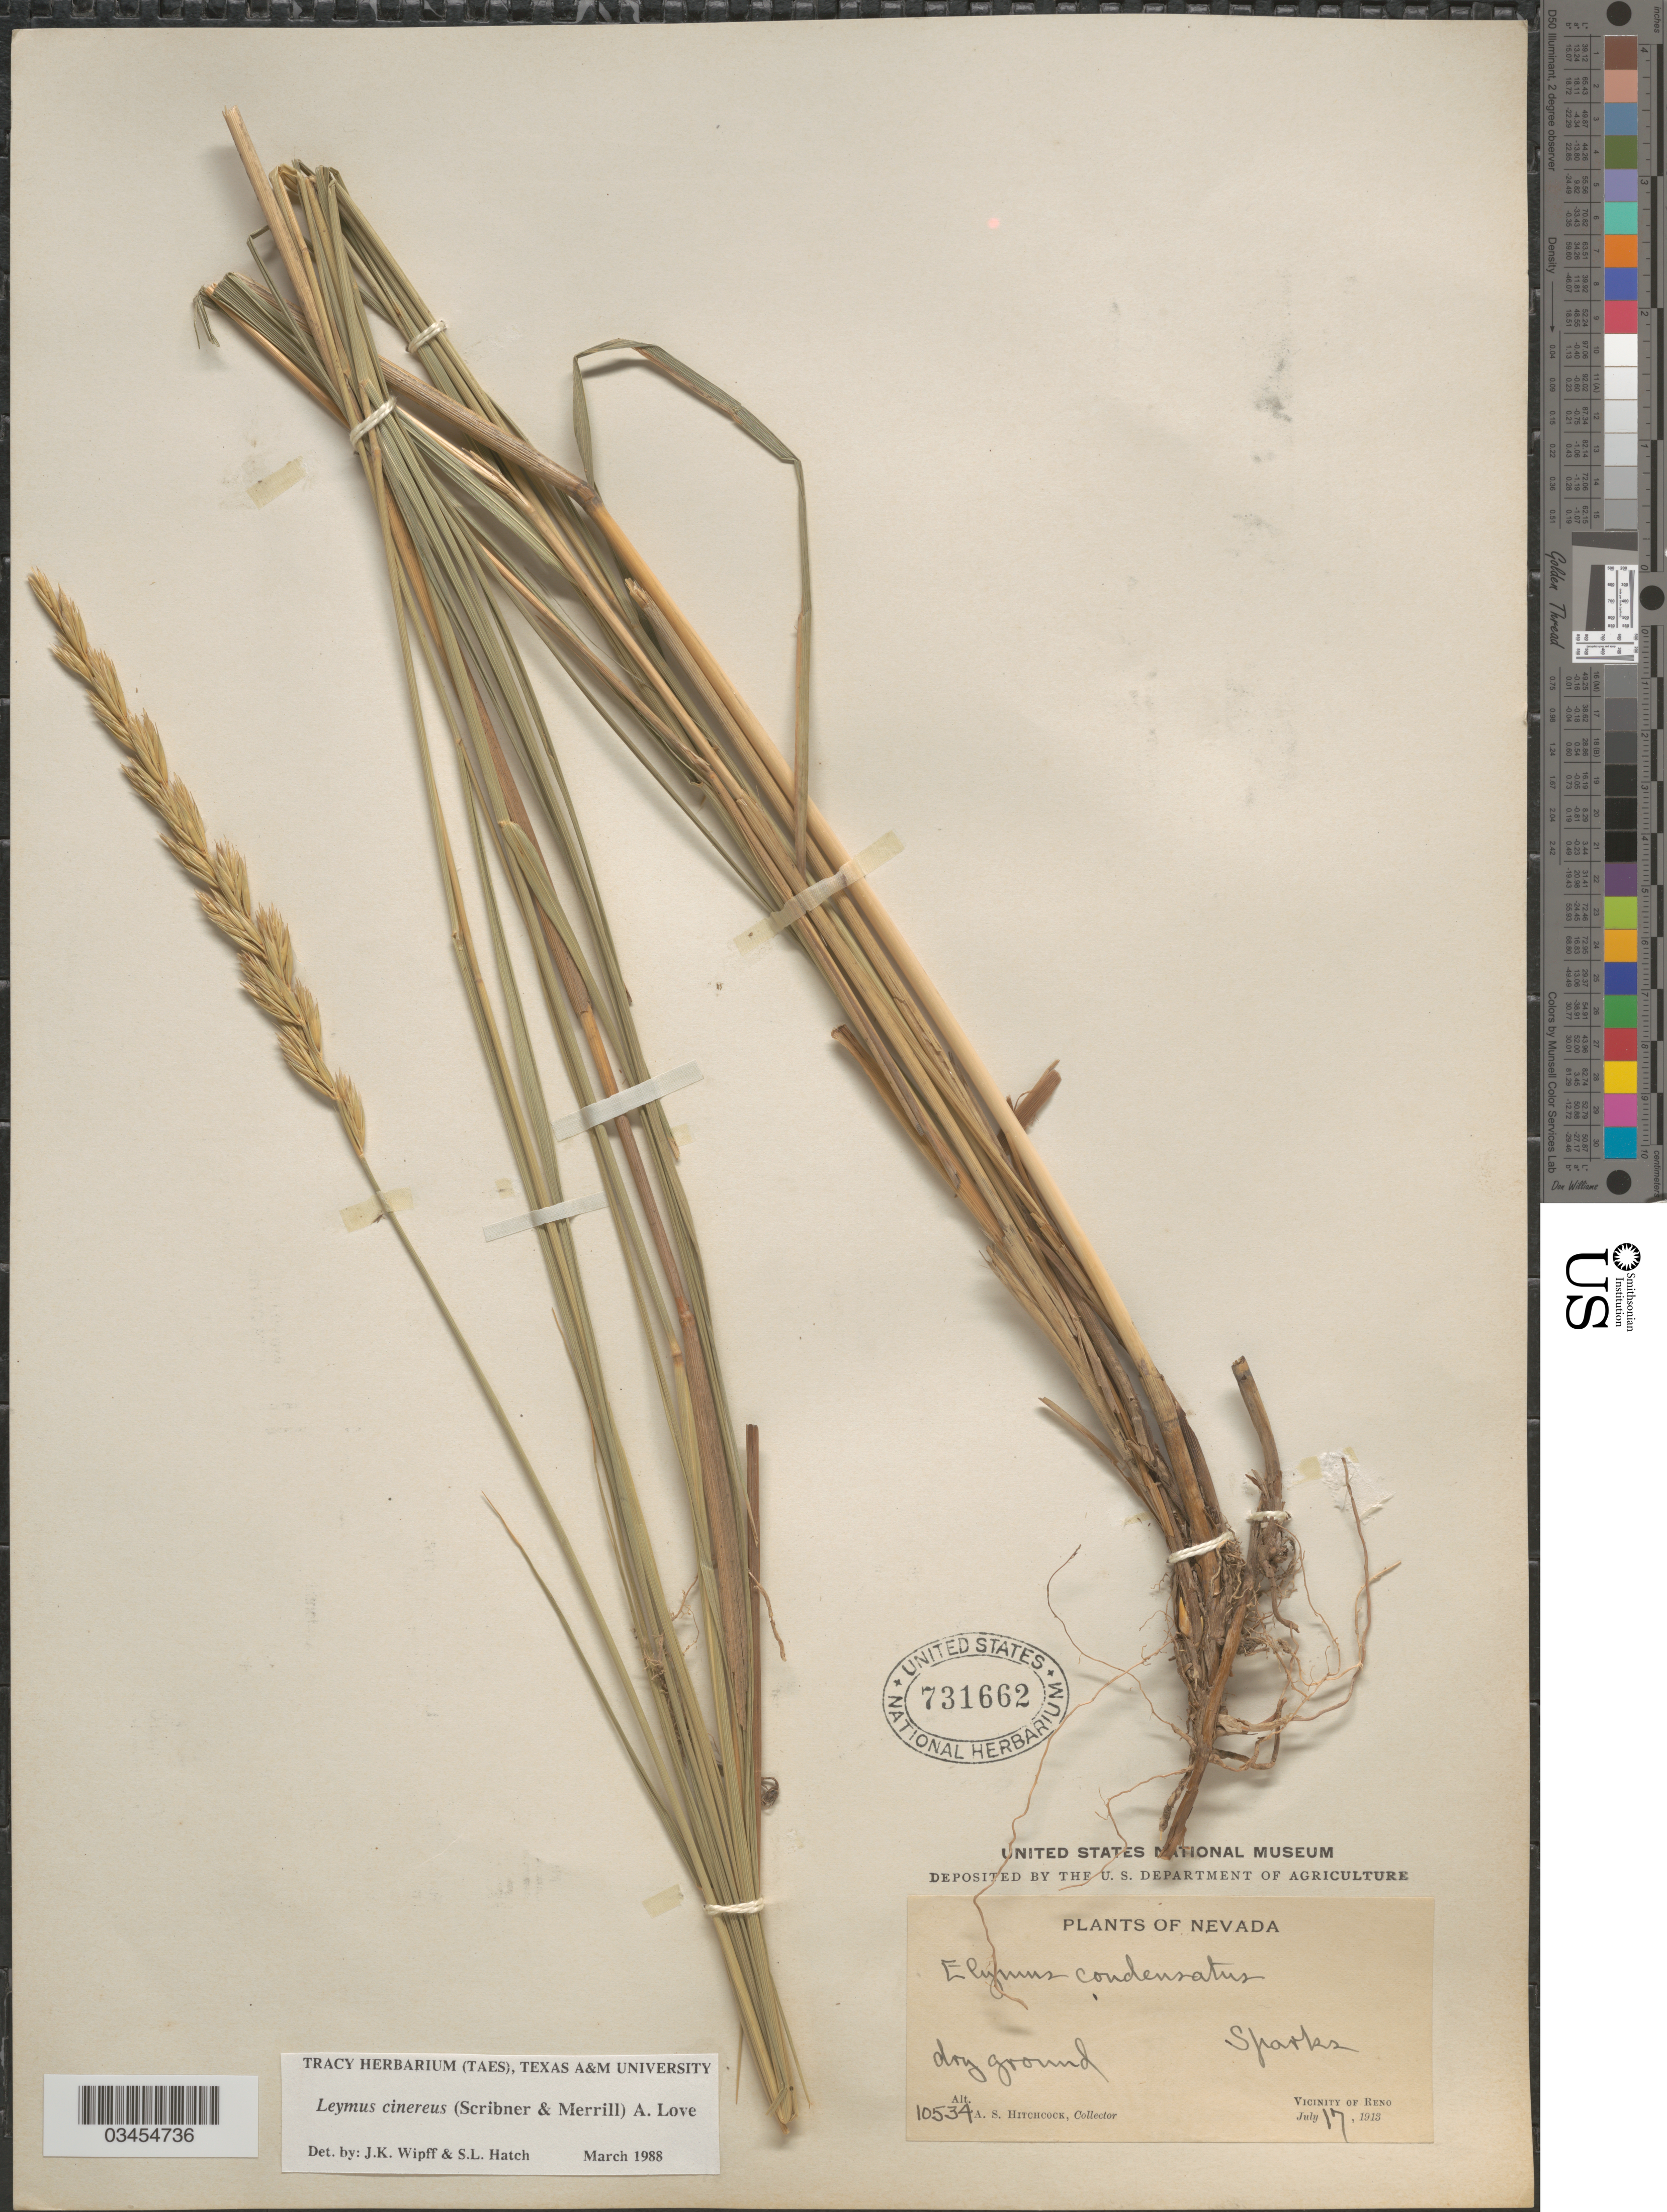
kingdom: Plantae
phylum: Tracheophyta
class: Liliopsida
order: Poales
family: Poaceae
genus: Leymus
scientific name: Leymus cinereus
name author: (Scribn. & Merr.) Á. Löve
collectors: A. S. Hitchcock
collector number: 10534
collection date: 1913-07-17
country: United States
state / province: Nevada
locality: Dry ground. Sparks. Vicinity of Reno.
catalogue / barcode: US 731662